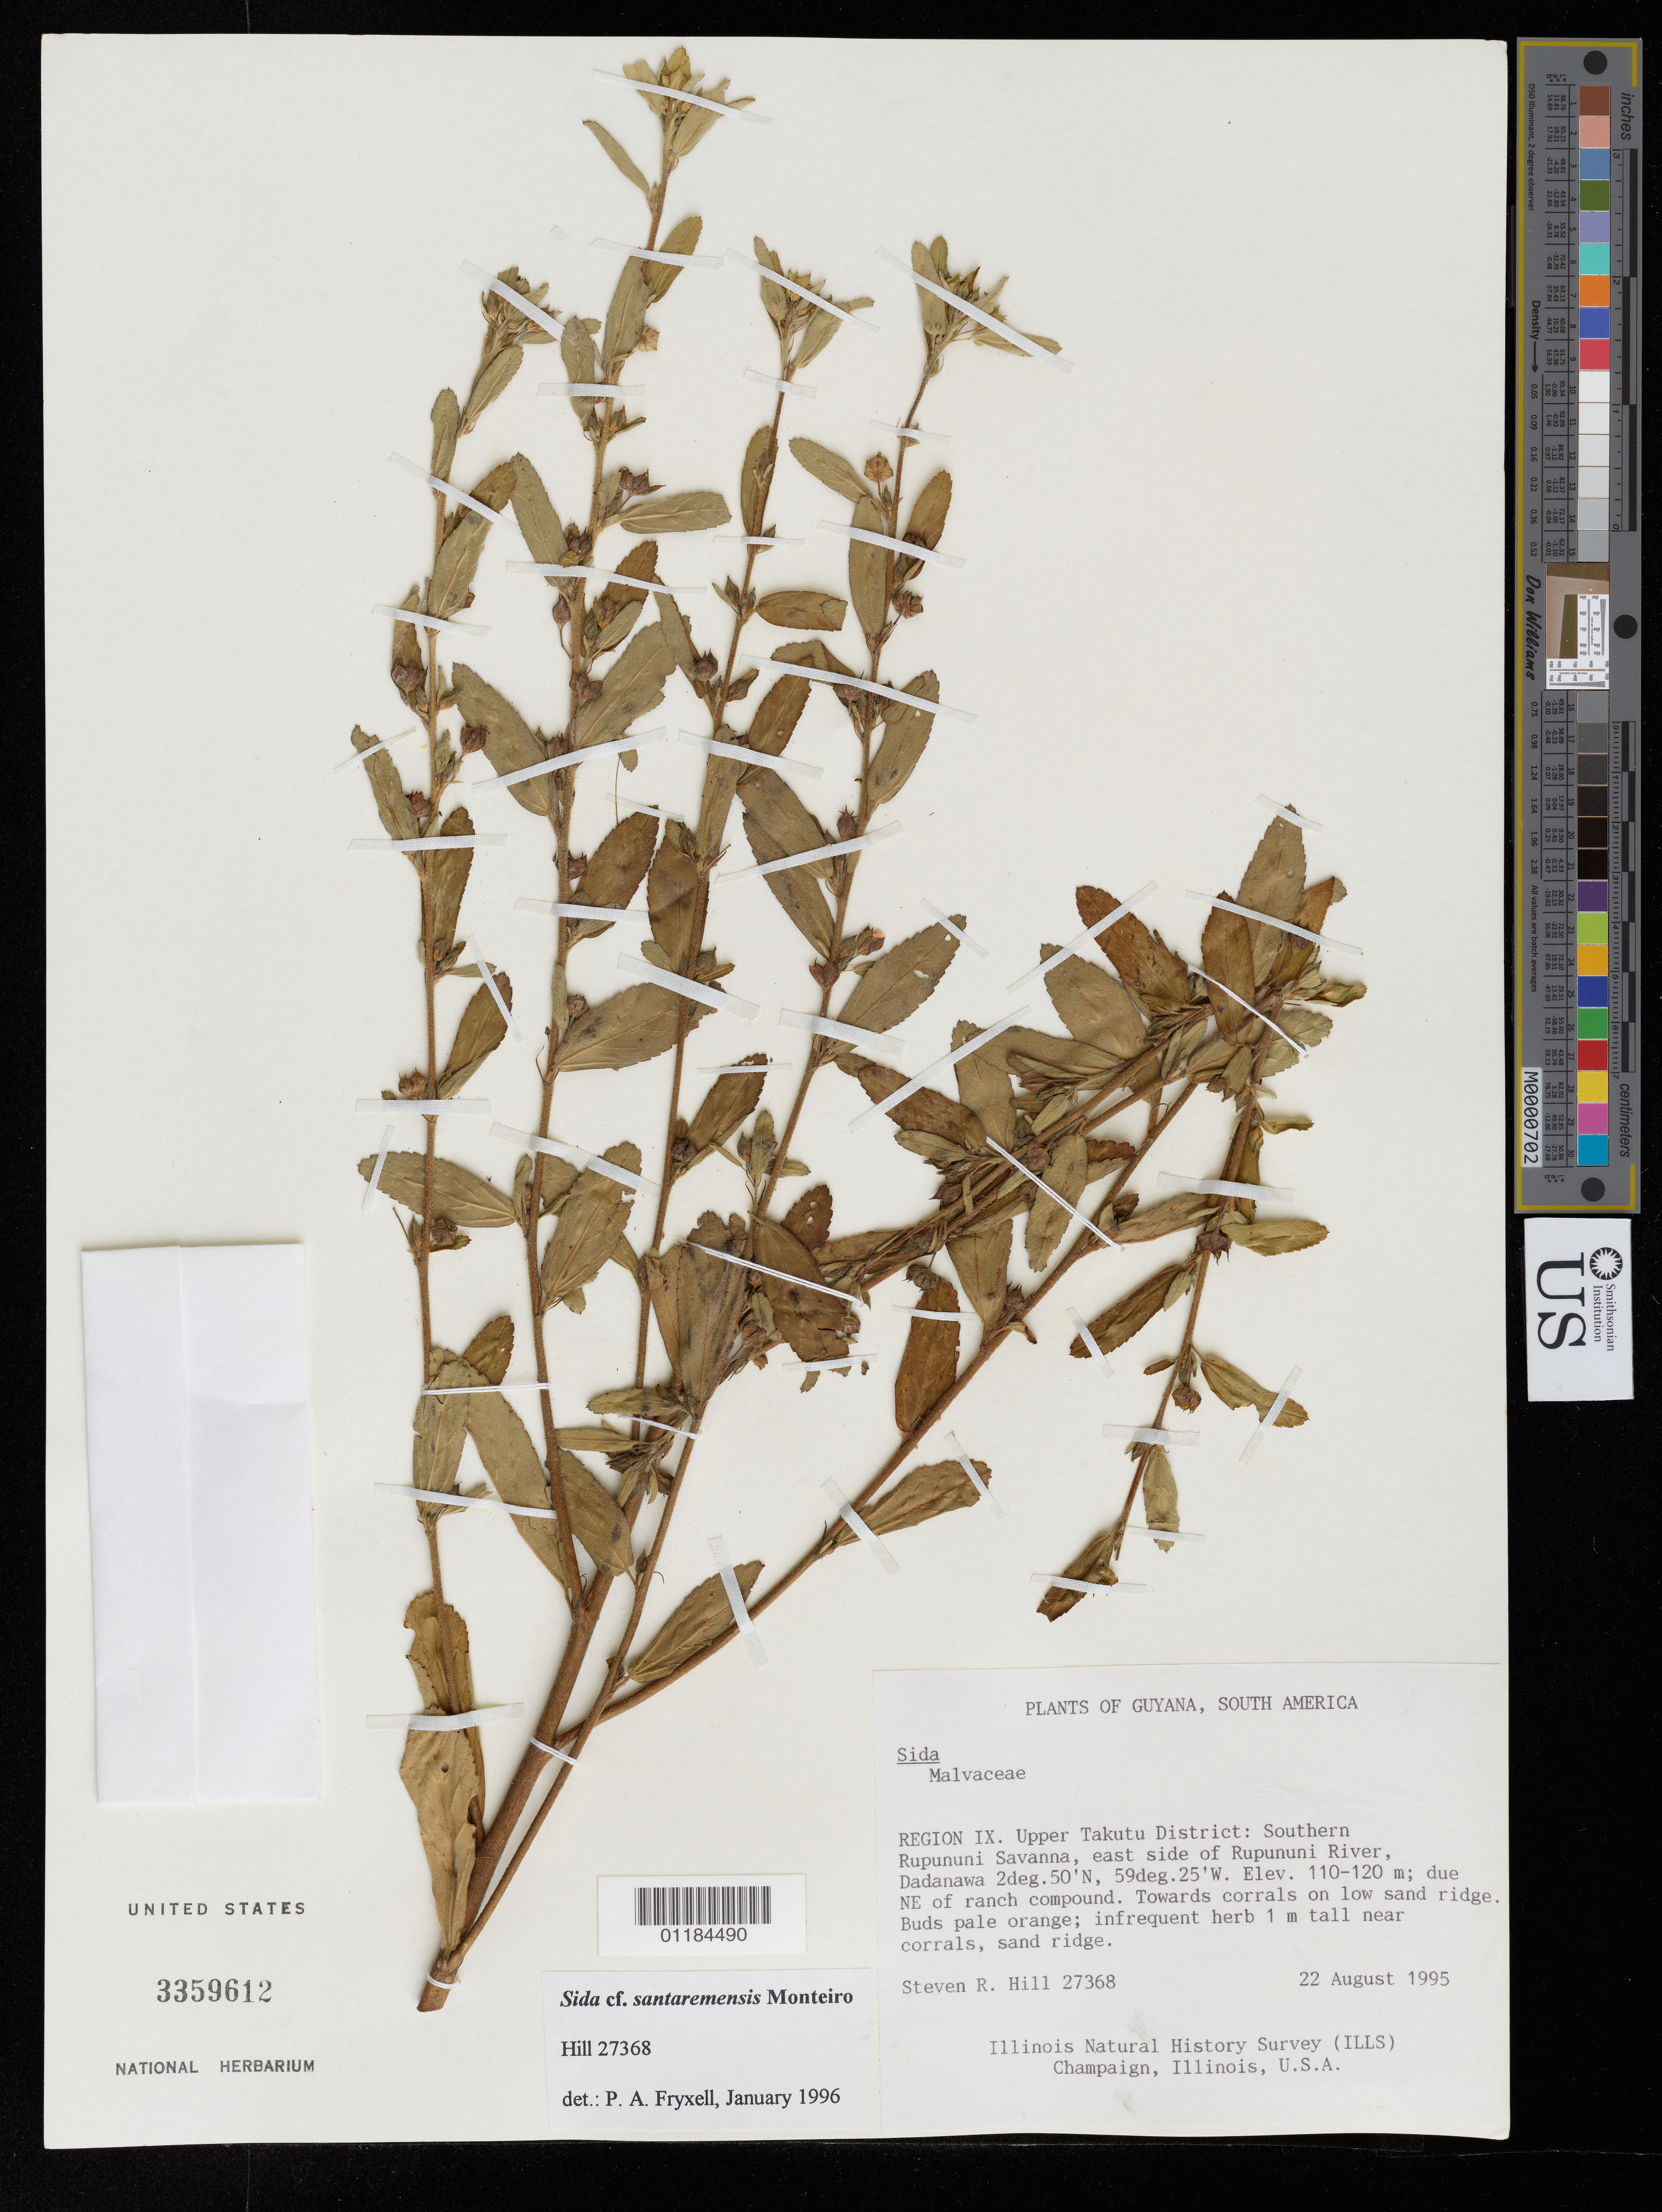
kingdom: Plantae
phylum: Tracheophyta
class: Magnoliopsida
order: Malvales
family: Malvaceae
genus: Sida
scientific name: Sida santaremensis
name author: Monteiro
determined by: Fryxell, Paul A.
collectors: S. R. Hill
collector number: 27368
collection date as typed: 22 August 1995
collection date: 1995-08-22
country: Guyana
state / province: U. Takutu-U. Essequibo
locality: Dadanawa, southern Rupununi Savanna, E side of Rupununi River; due NE of ranch compound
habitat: corrals on low sand ridge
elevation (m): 110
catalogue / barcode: US 3359612